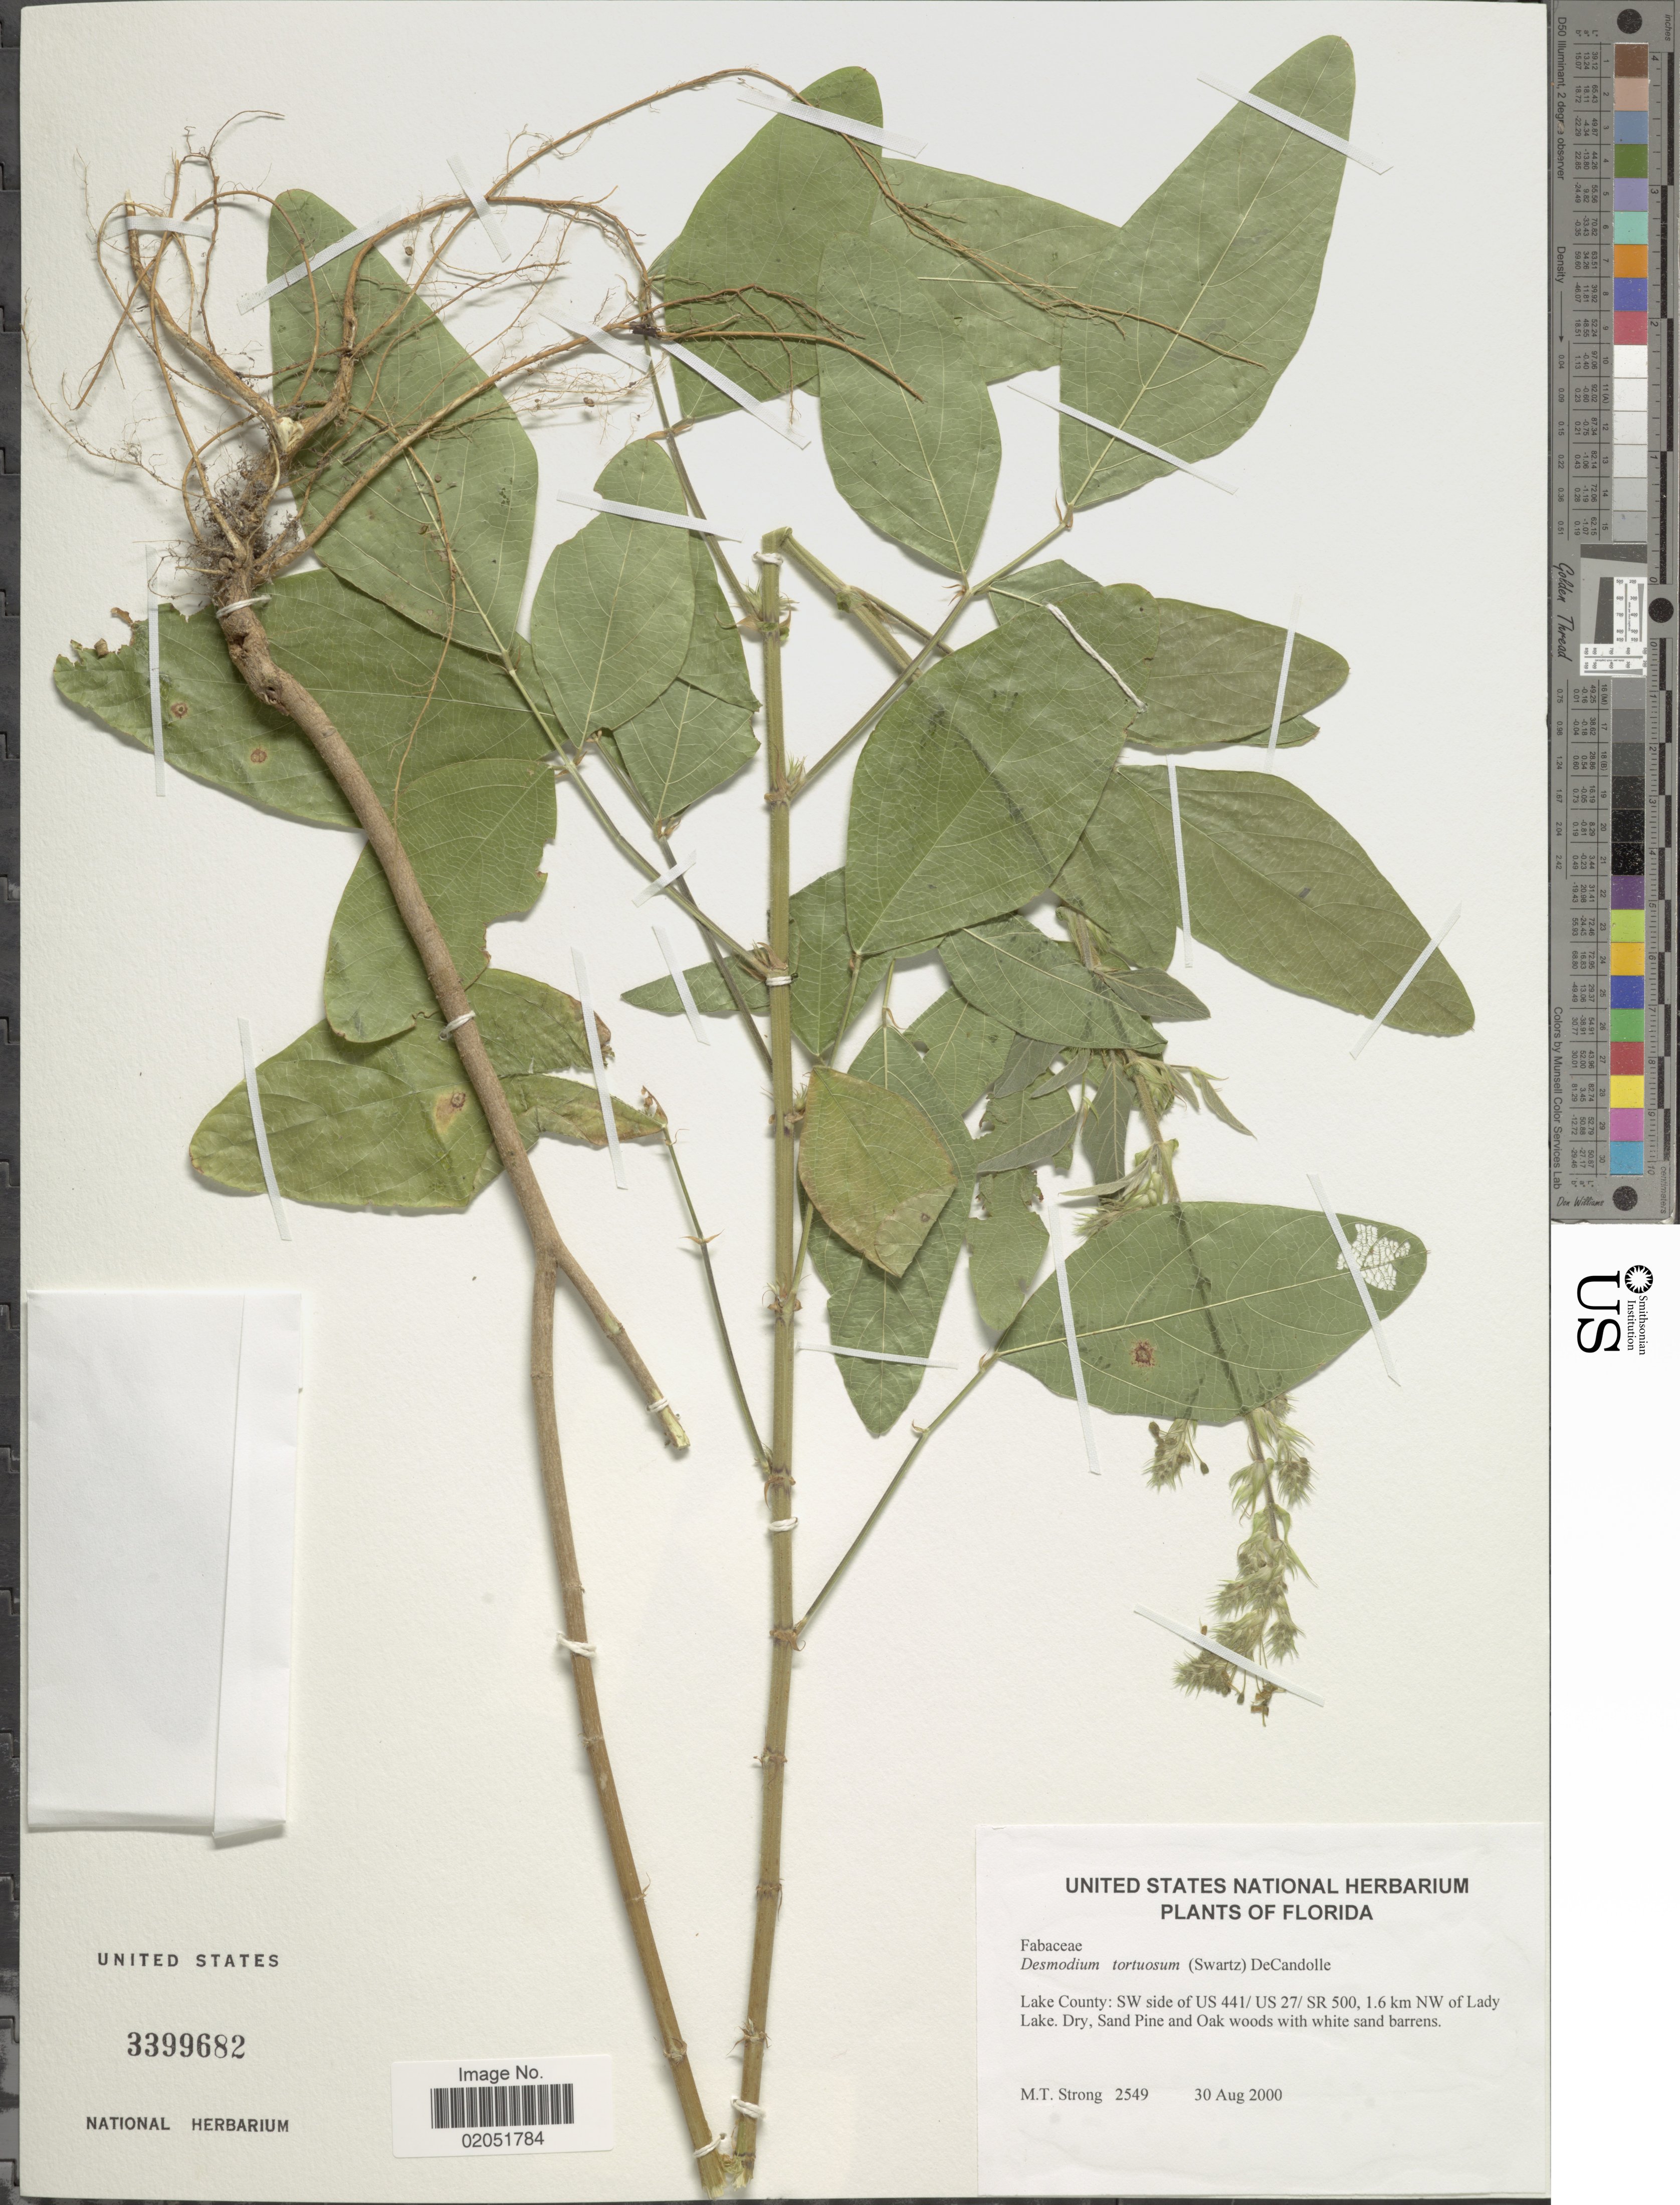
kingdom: Plantae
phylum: Tracheophyta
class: Magnoliopsida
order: Fabales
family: Fabaceae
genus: Desmodium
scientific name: Desmodium tortuosum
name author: (Sw.) DC.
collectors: M. T. Strong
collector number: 2549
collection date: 2000-08-30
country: United States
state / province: Florida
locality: Florida. Lake County: SW side of US 441/US 27/SR 500, 1.6 km NW of Lady Lake.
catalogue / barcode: US 3399682